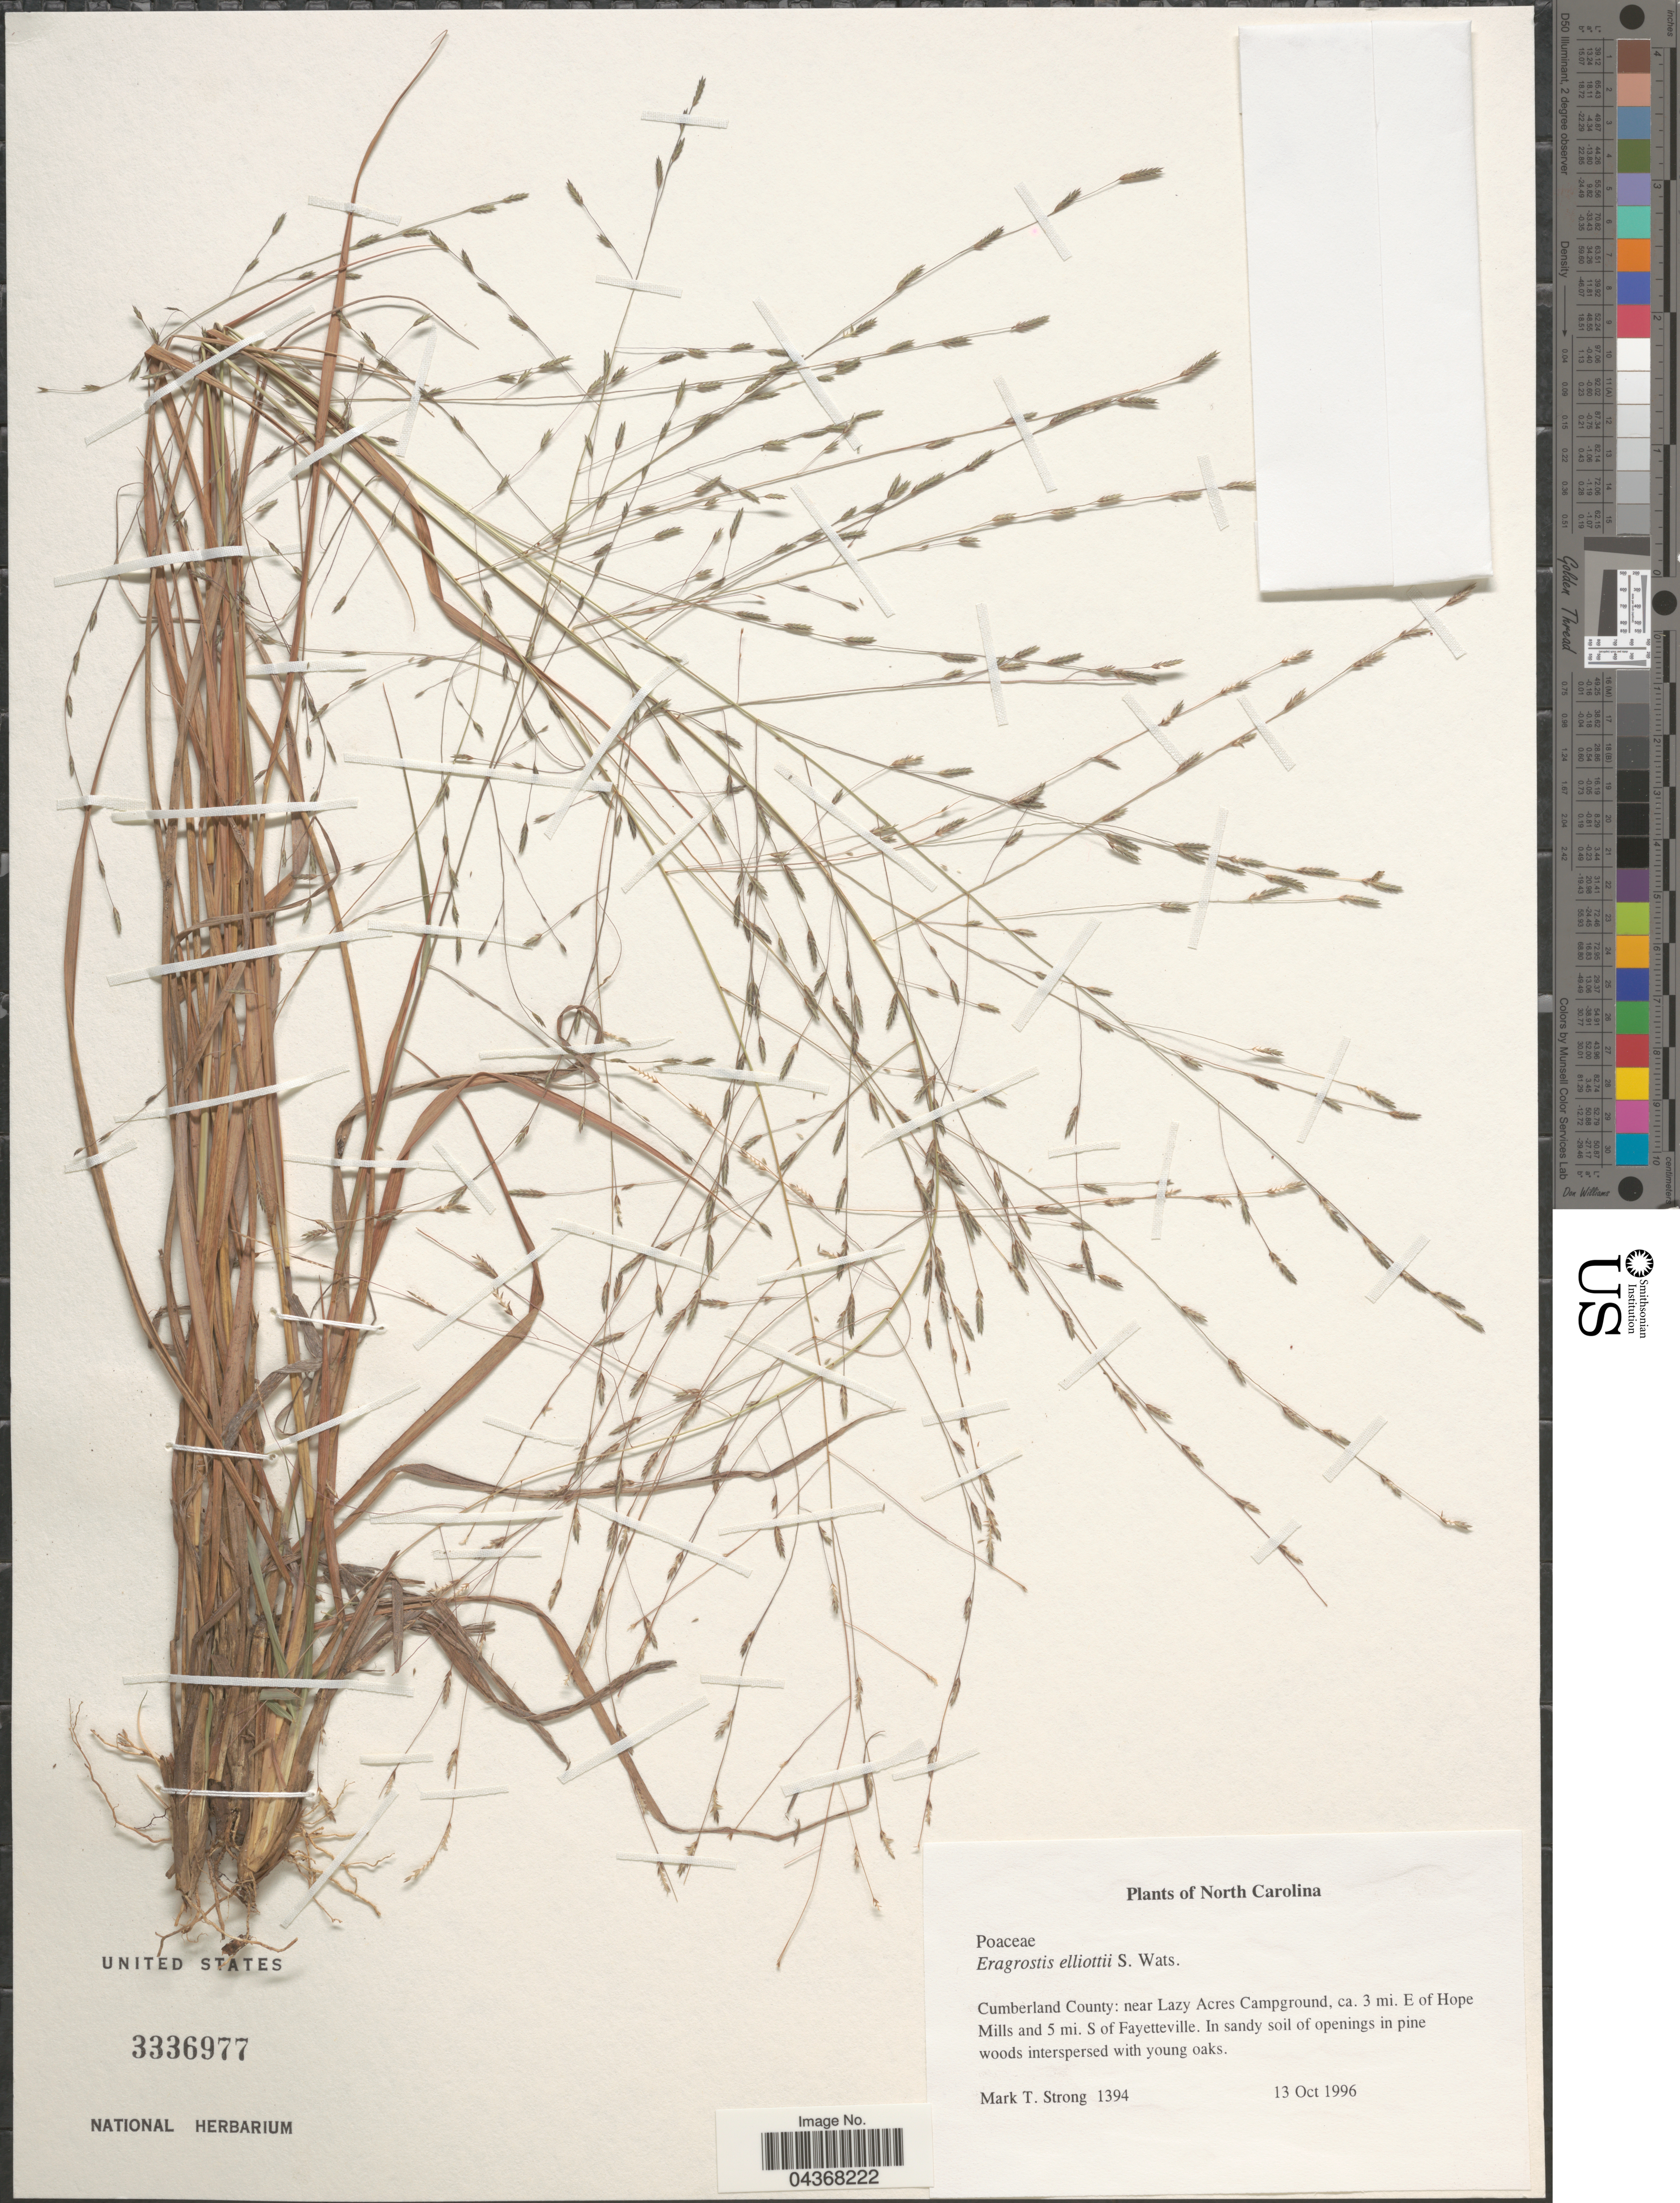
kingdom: Plantae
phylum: Tracheophyta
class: Liliopsida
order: Poales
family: Poaceae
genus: Eragrostis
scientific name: Eragrostis elliottii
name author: S. Watson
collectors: M. T. Strong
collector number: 1394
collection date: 1996-10-13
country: United States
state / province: North Carolina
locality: Cumberland County: near Lazy Acres Campground, ca. 3 mi. E of Hope Mills and 5 mi. S of Fayetteville.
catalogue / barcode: US 3336977